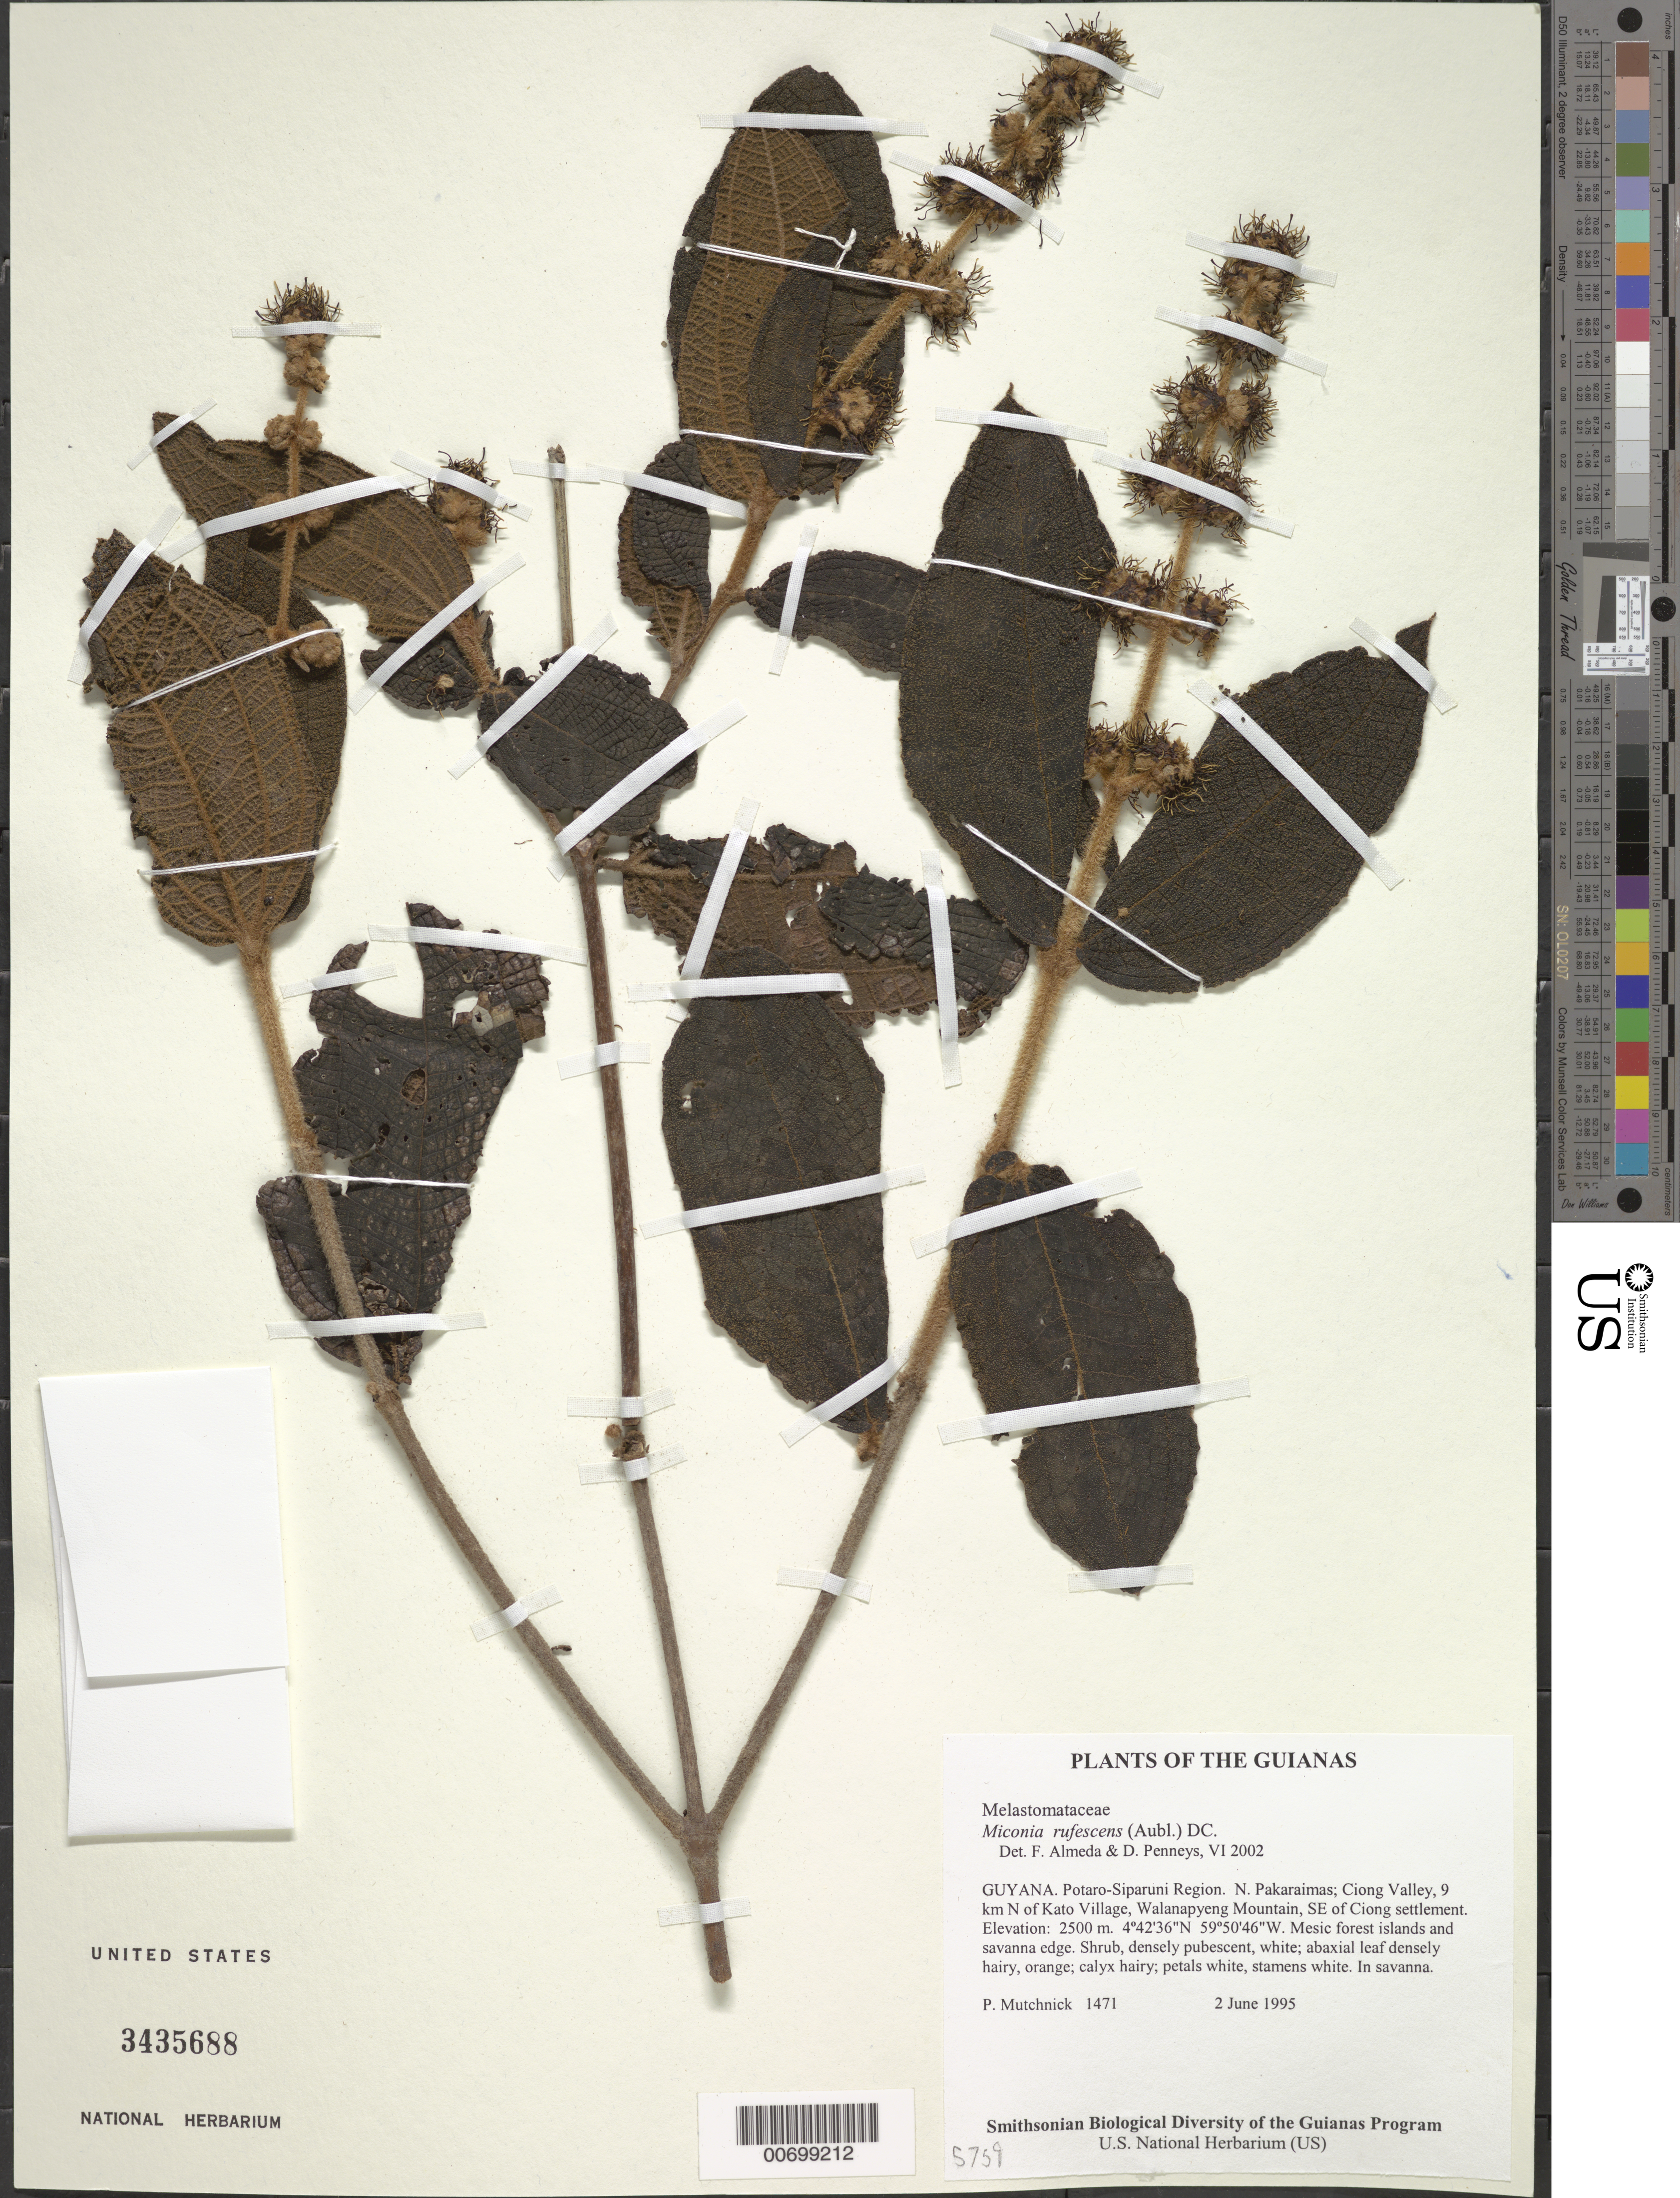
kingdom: Plantae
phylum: Tracheophyta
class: Magnoliopsida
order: Myrtales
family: Melastomataceae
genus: Miconia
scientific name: Miconia rufescens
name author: (Aubl.) DC.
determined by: Almeda, F.; Penneys, D. S.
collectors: P. Mutchnick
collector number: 1471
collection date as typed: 2 June 1995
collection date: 1995-06-02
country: Guyana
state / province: Potaro-Siparuni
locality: N. Pakaraimas; Ciong Valley, 9 km N of Kato Village, Walanapyeng Mountain, SE of Ciong settlement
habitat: Mesic forest islands and savanna edge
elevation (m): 2500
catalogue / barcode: US 3435688